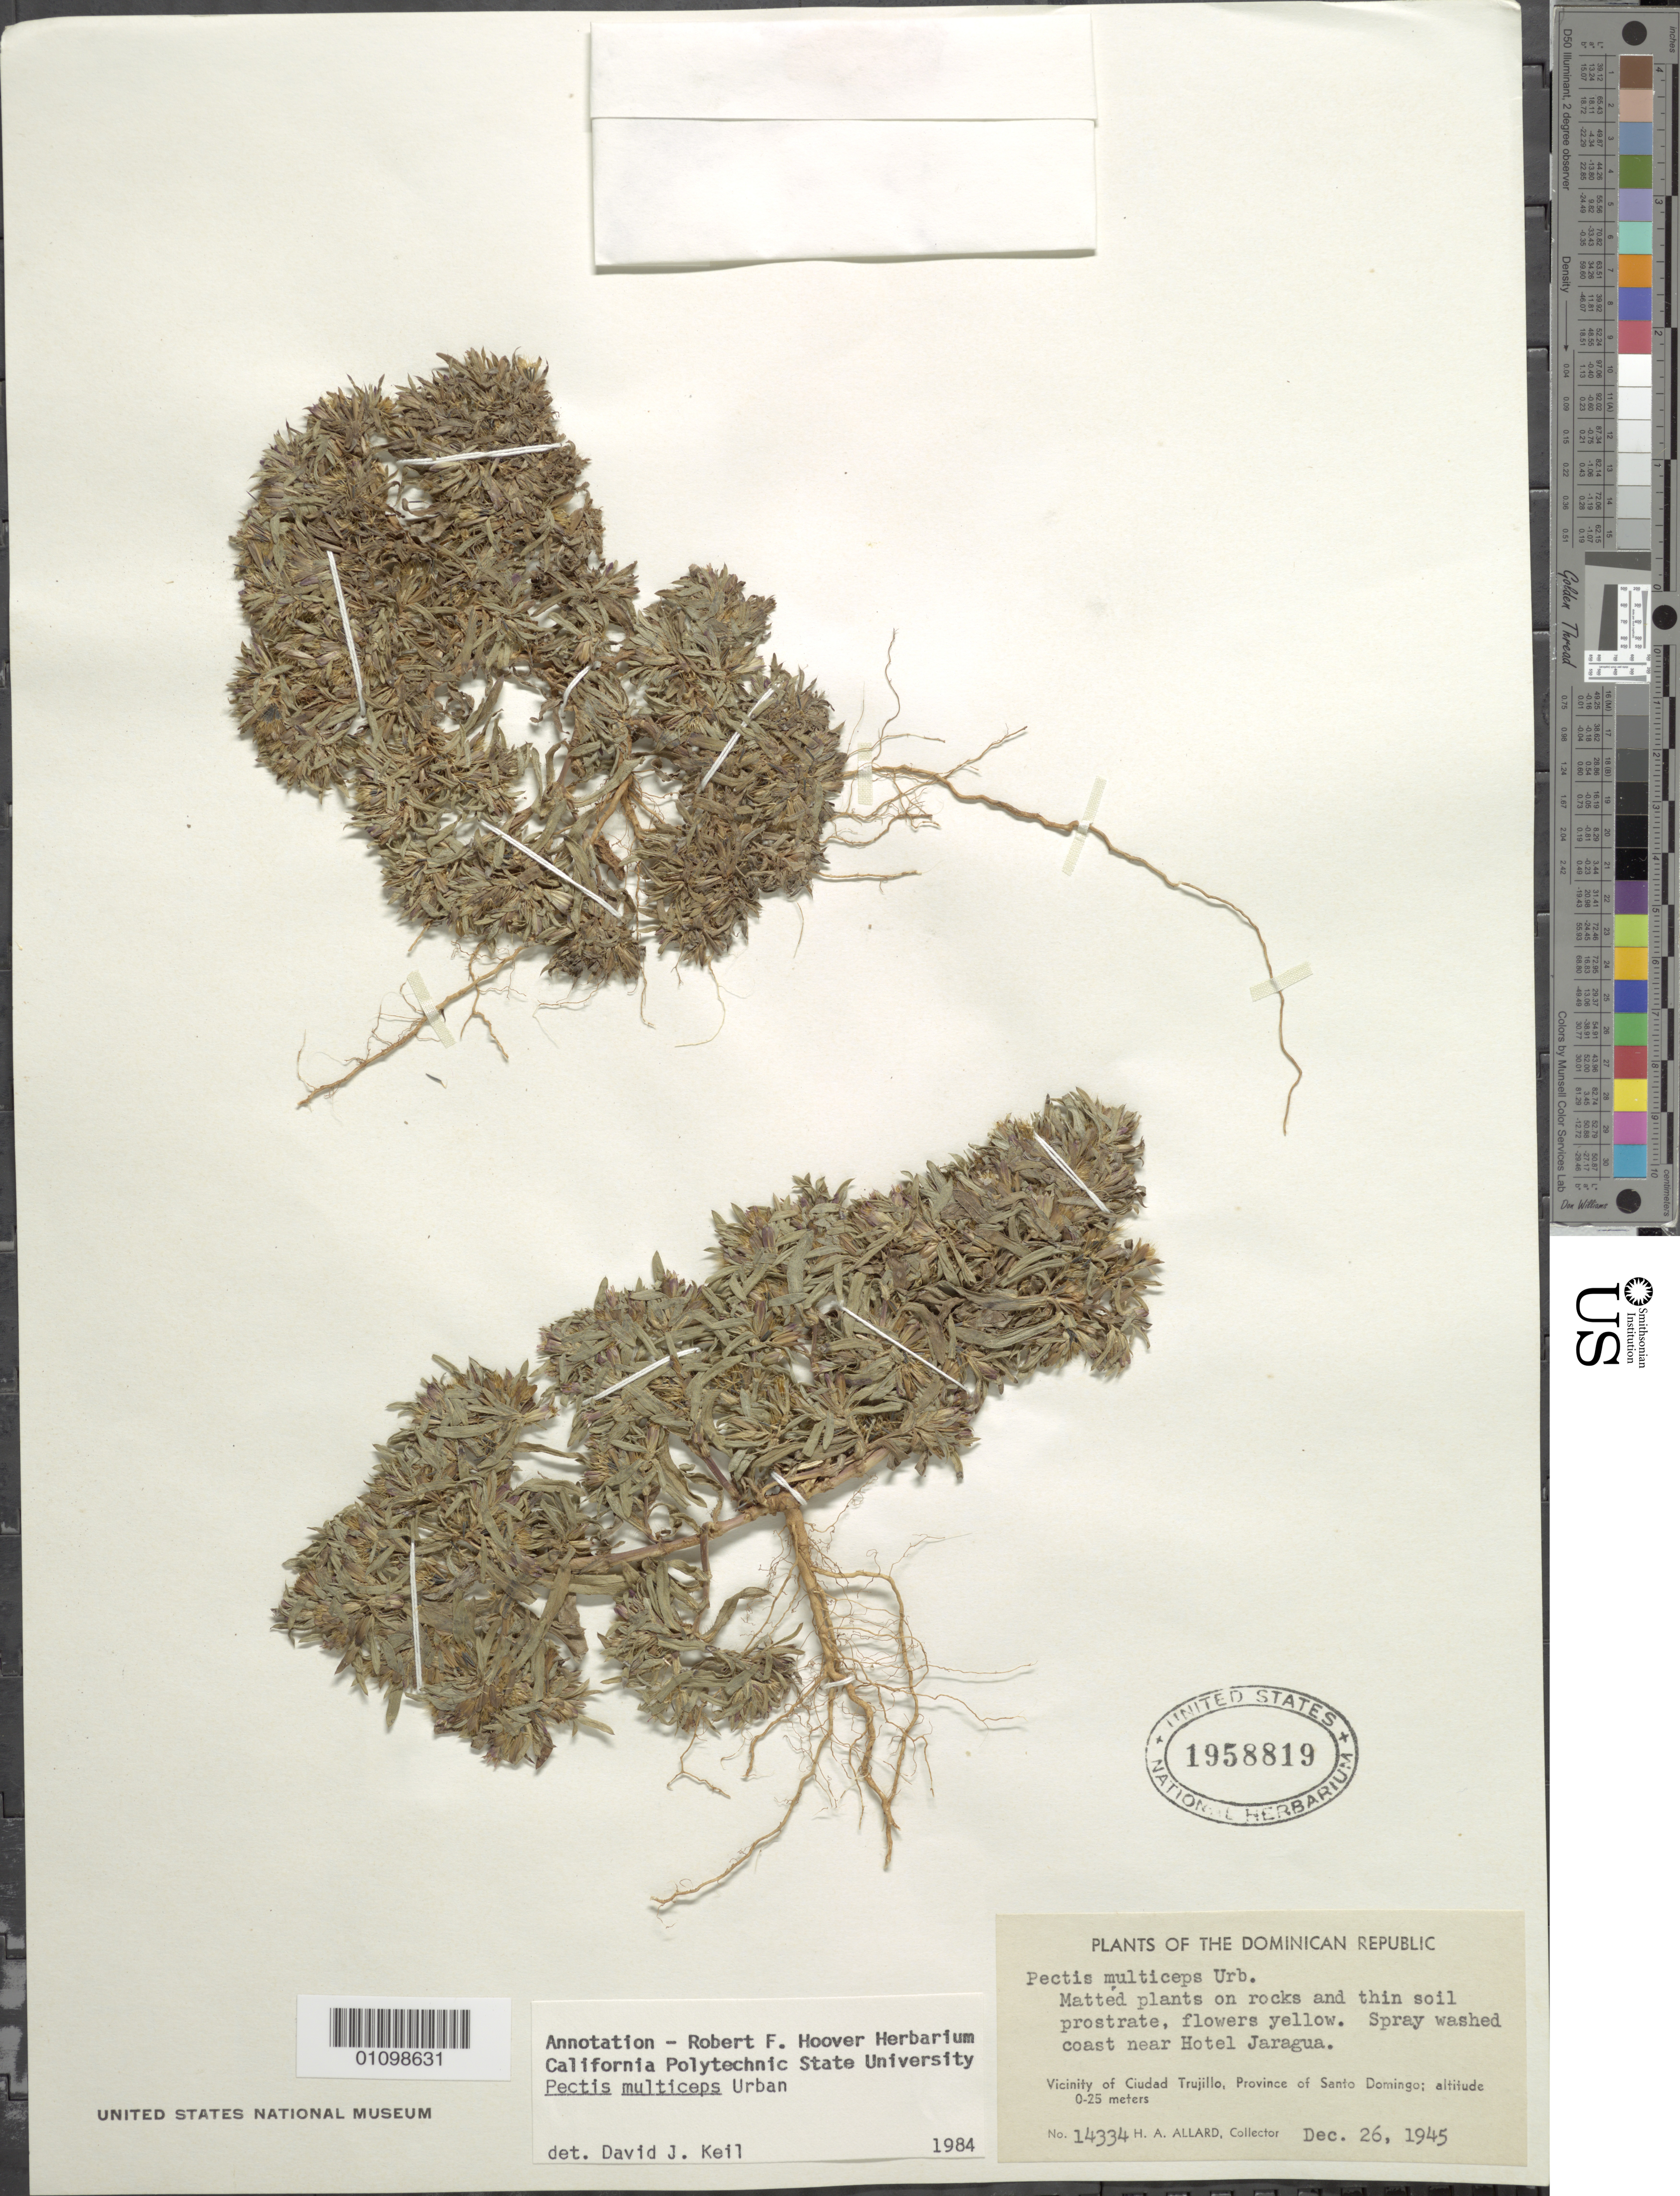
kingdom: Plantae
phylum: Tracheophyta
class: Magnoliopsida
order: Asterales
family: Asteraceae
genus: Pectis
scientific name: Pectis multiceps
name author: Urb.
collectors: H. A. Allard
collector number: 14334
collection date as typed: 26 Dec 1945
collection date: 1945-12-26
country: Dominican Republic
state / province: Santo Domingo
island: Hispaniola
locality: Spray washed coast near Hotel Jaragua. Vicinity of City Trujilla, Province of Santo DOmingo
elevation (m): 0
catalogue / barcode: US 1958819